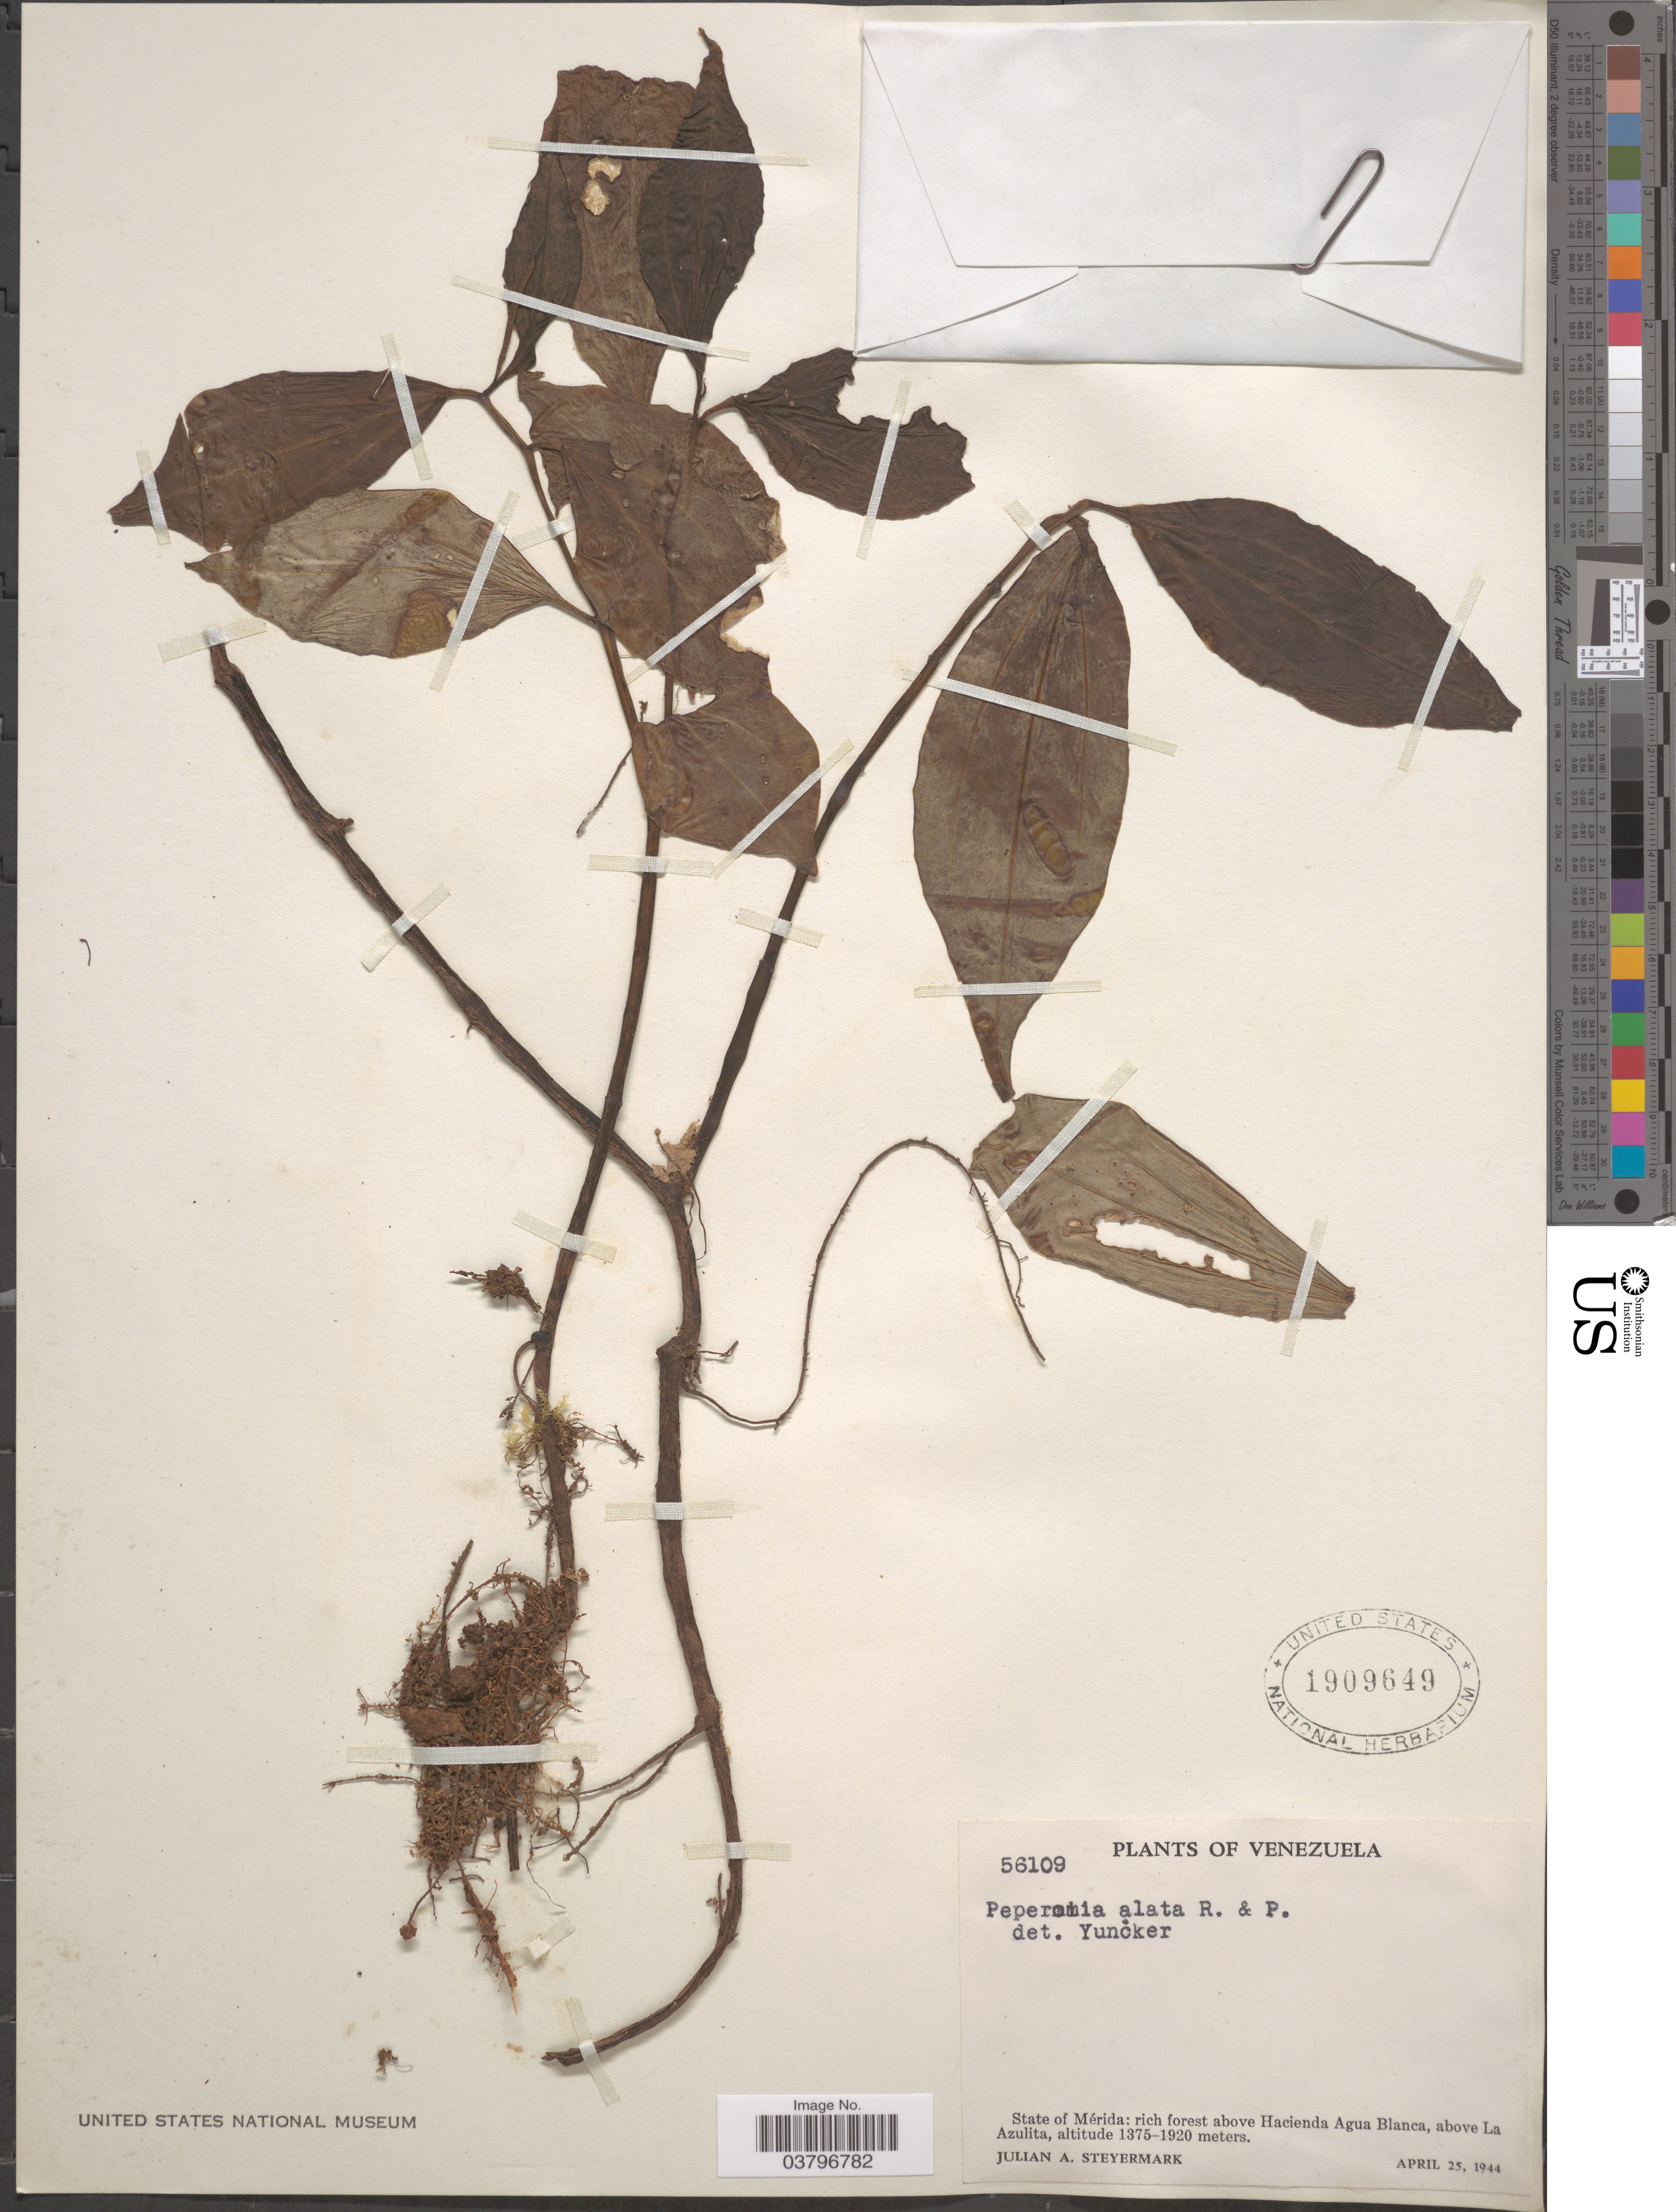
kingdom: Plantae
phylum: Tracheophyta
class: Magnoliopsida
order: Piperales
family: Piperaceae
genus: Peperomia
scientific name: Peperomia alata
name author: Ruiz & Pav.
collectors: J. Steyermark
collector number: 56109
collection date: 1944-04-25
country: Venezuela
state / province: Merida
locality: Rich forest above Hacienda Agua Blanca, above La Azulita.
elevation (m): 1375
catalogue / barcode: US 1909649